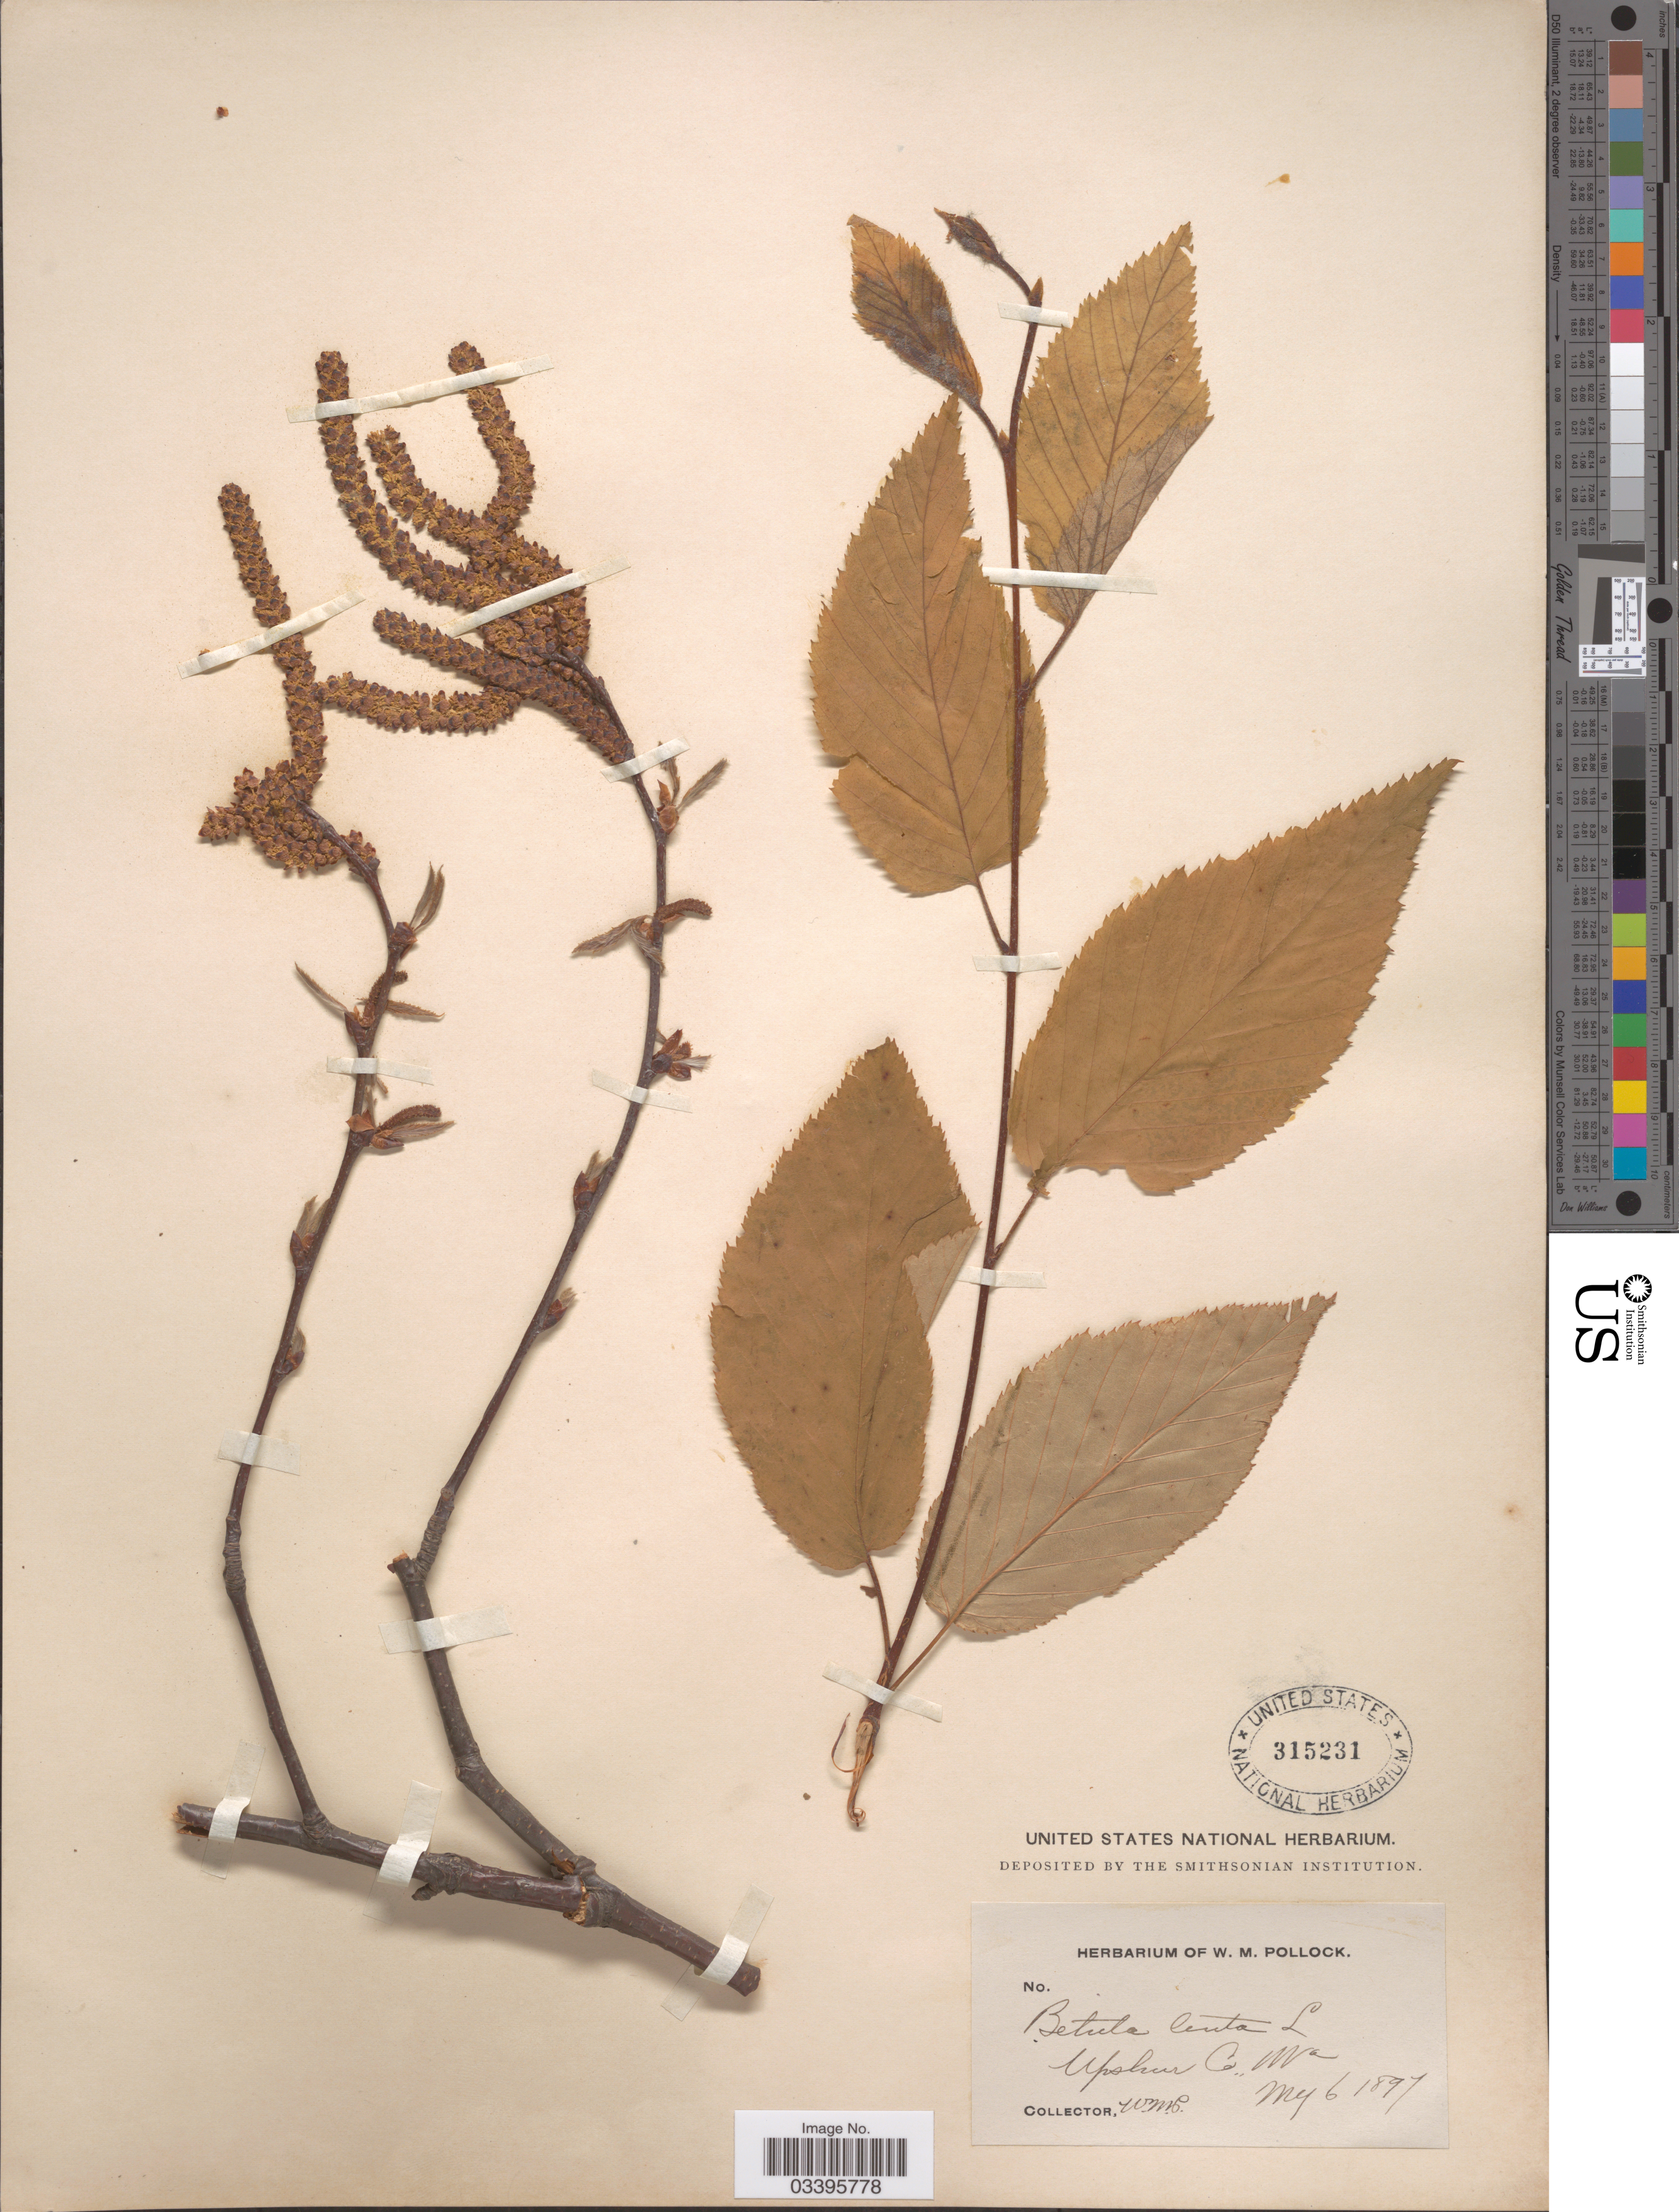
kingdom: Plantae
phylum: Tracheophyta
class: Magnoliopsida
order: Fagales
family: Betulaceae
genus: Betula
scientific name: Betula lutea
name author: F. Michx.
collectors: W. M. Pollock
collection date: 1897-05-06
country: United States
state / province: West Virginia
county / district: Upshur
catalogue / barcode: US 315231